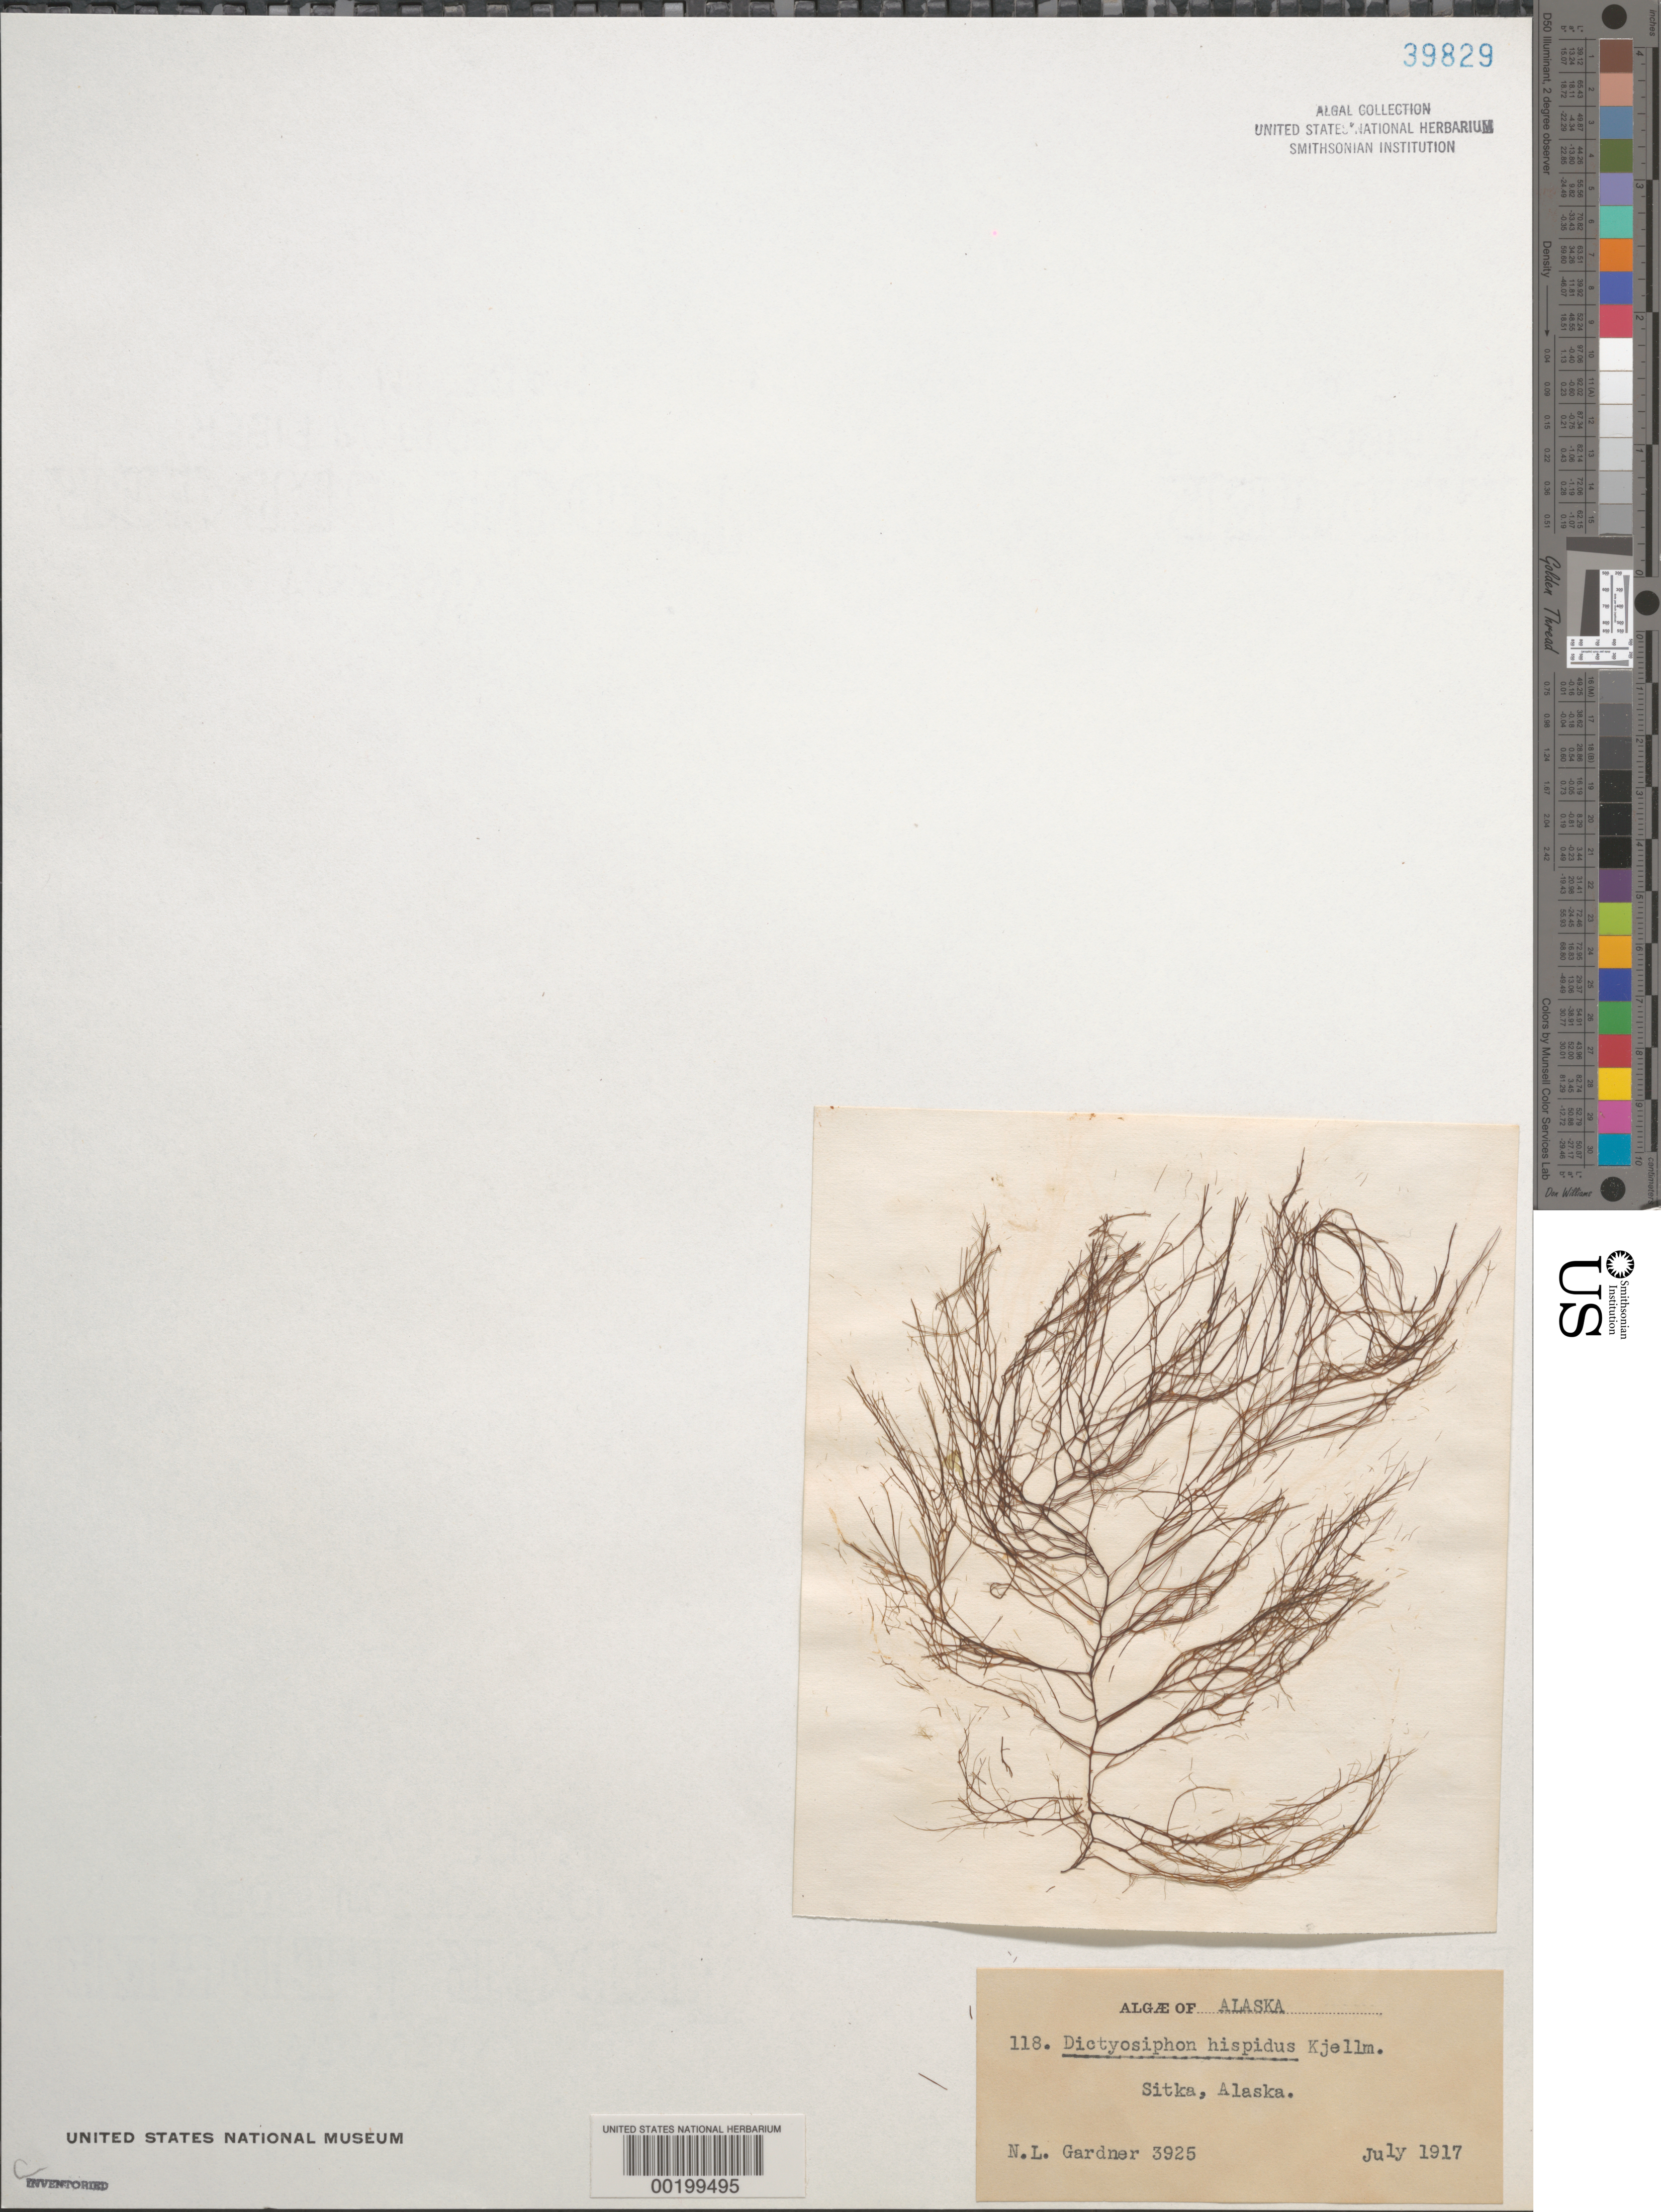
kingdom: Chromista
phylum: Ochrophyta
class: Phaeophyceae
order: Dictyosiphonales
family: Dictyosiphonaceae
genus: Dictyosiphon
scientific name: Dictyosiphon foeniculaceus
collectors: N. Gardner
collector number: NLG 3925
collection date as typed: Jul 1917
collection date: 1917-07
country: United States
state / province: Alaska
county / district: Sitka Division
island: Baranof Island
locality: Sitka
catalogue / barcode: US 39829